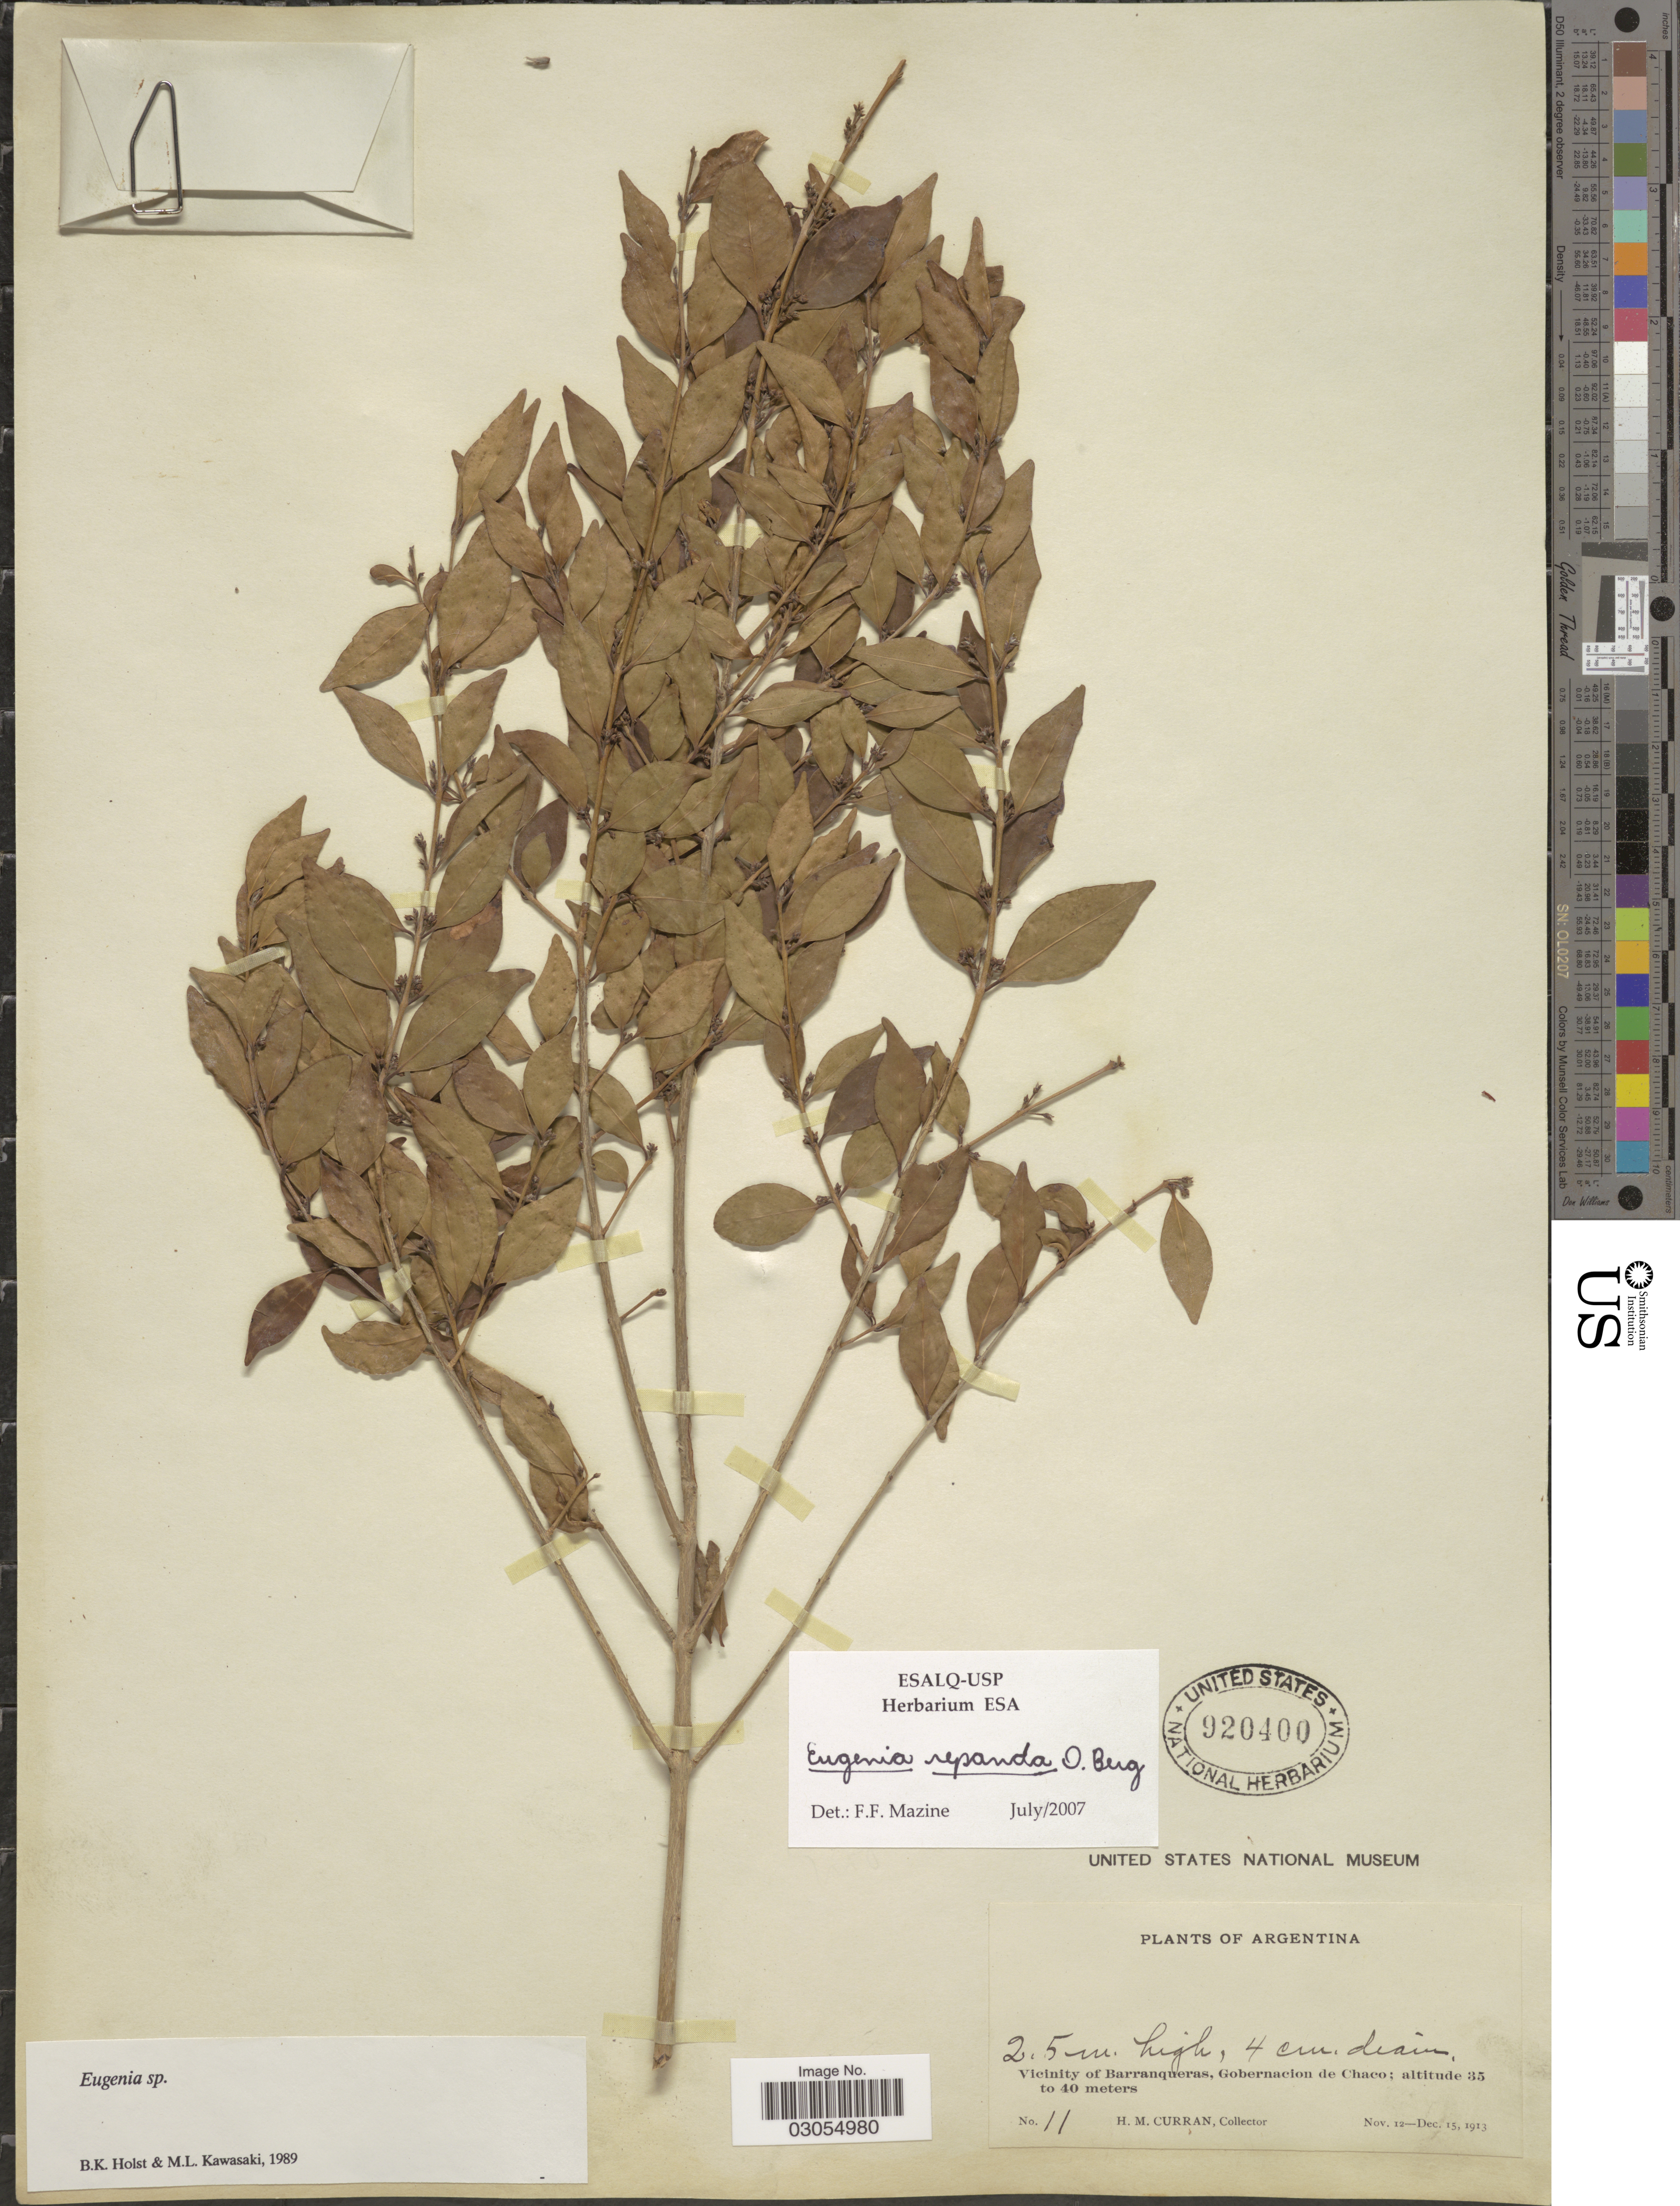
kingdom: Plantae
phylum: Tracheophyta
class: Magnoliopsida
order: Myrtales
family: Myrtaceae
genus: Eugenia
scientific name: Eugenia repanda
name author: O. Berg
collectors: H. M. Curran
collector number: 11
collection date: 1913-11-12/1913-12-15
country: Argentina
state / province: Chaco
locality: Vicinity of Barranqueras, Gobernacion de Chaco.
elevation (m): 35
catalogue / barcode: US 920400